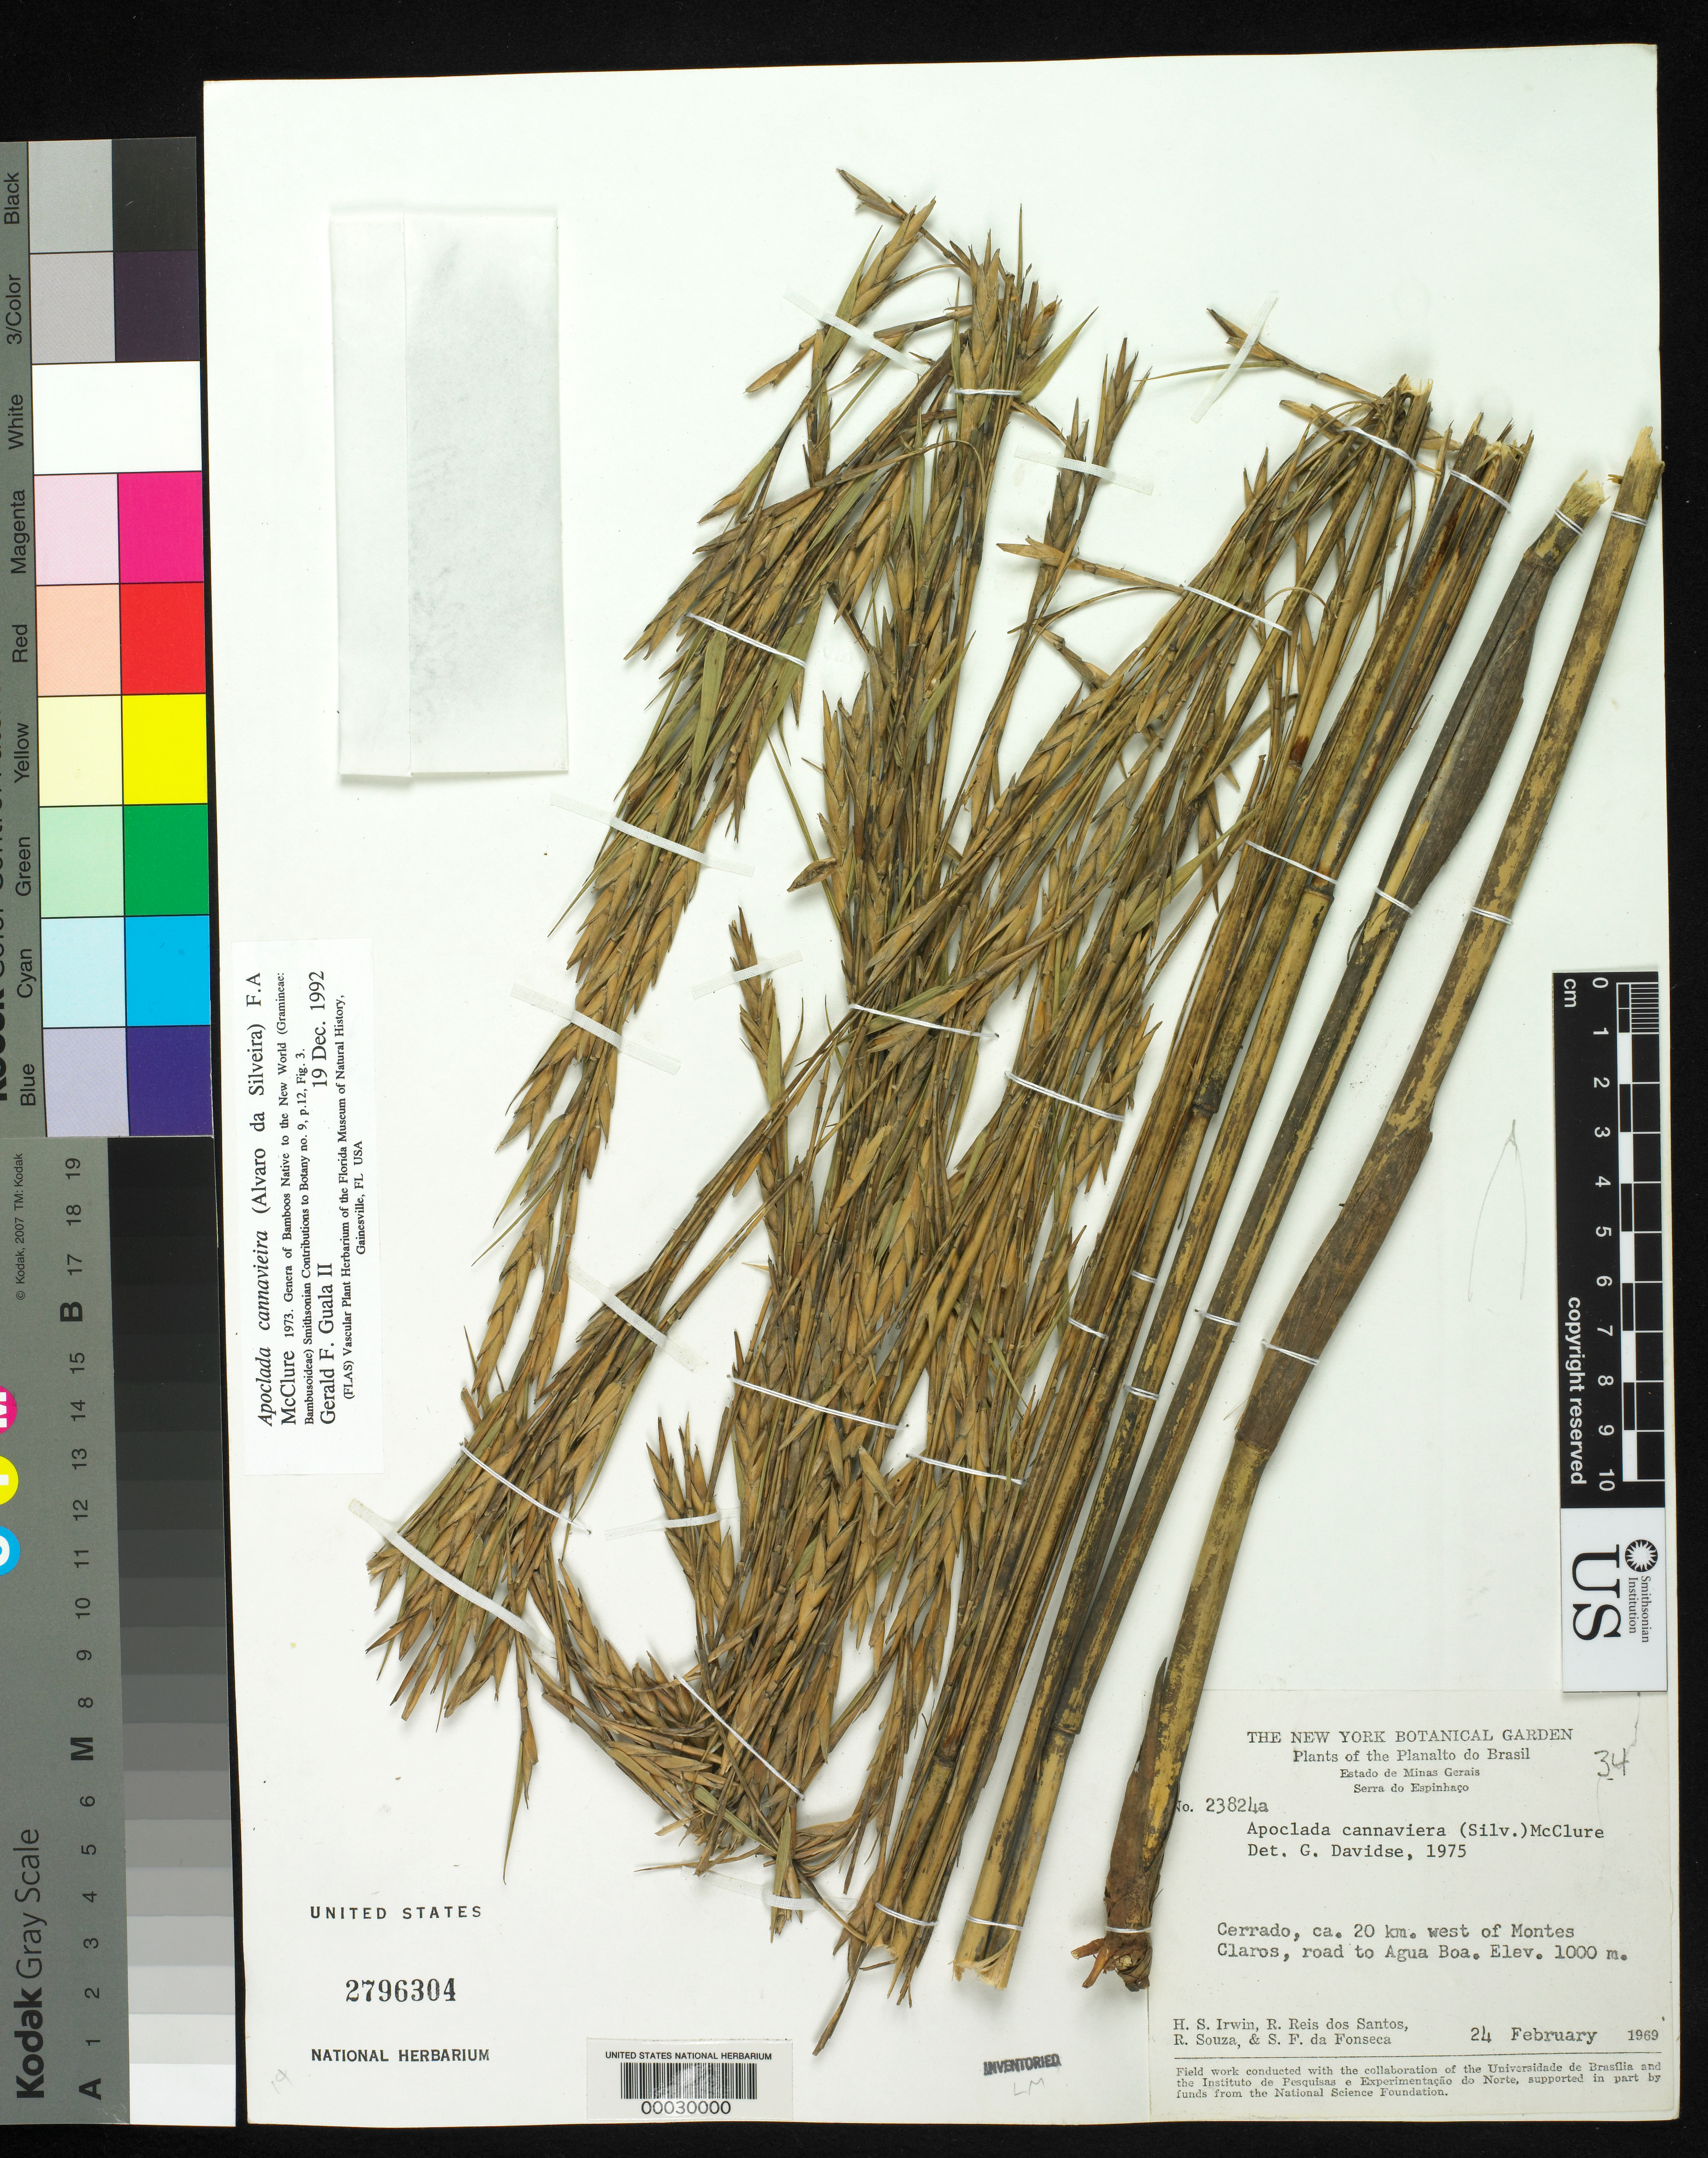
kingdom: Plantae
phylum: Tracheophyta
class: Liliopsida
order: Poales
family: Poaceae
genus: Filgueirasia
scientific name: Filgueirasia cannavieira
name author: (Silveira) Guala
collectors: H. Irwin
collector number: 23824 A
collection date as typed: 24 Feb 1969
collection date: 1969-02-24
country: Brazil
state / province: Minas Gerais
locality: Cerrado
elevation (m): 1000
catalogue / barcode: US 2796304